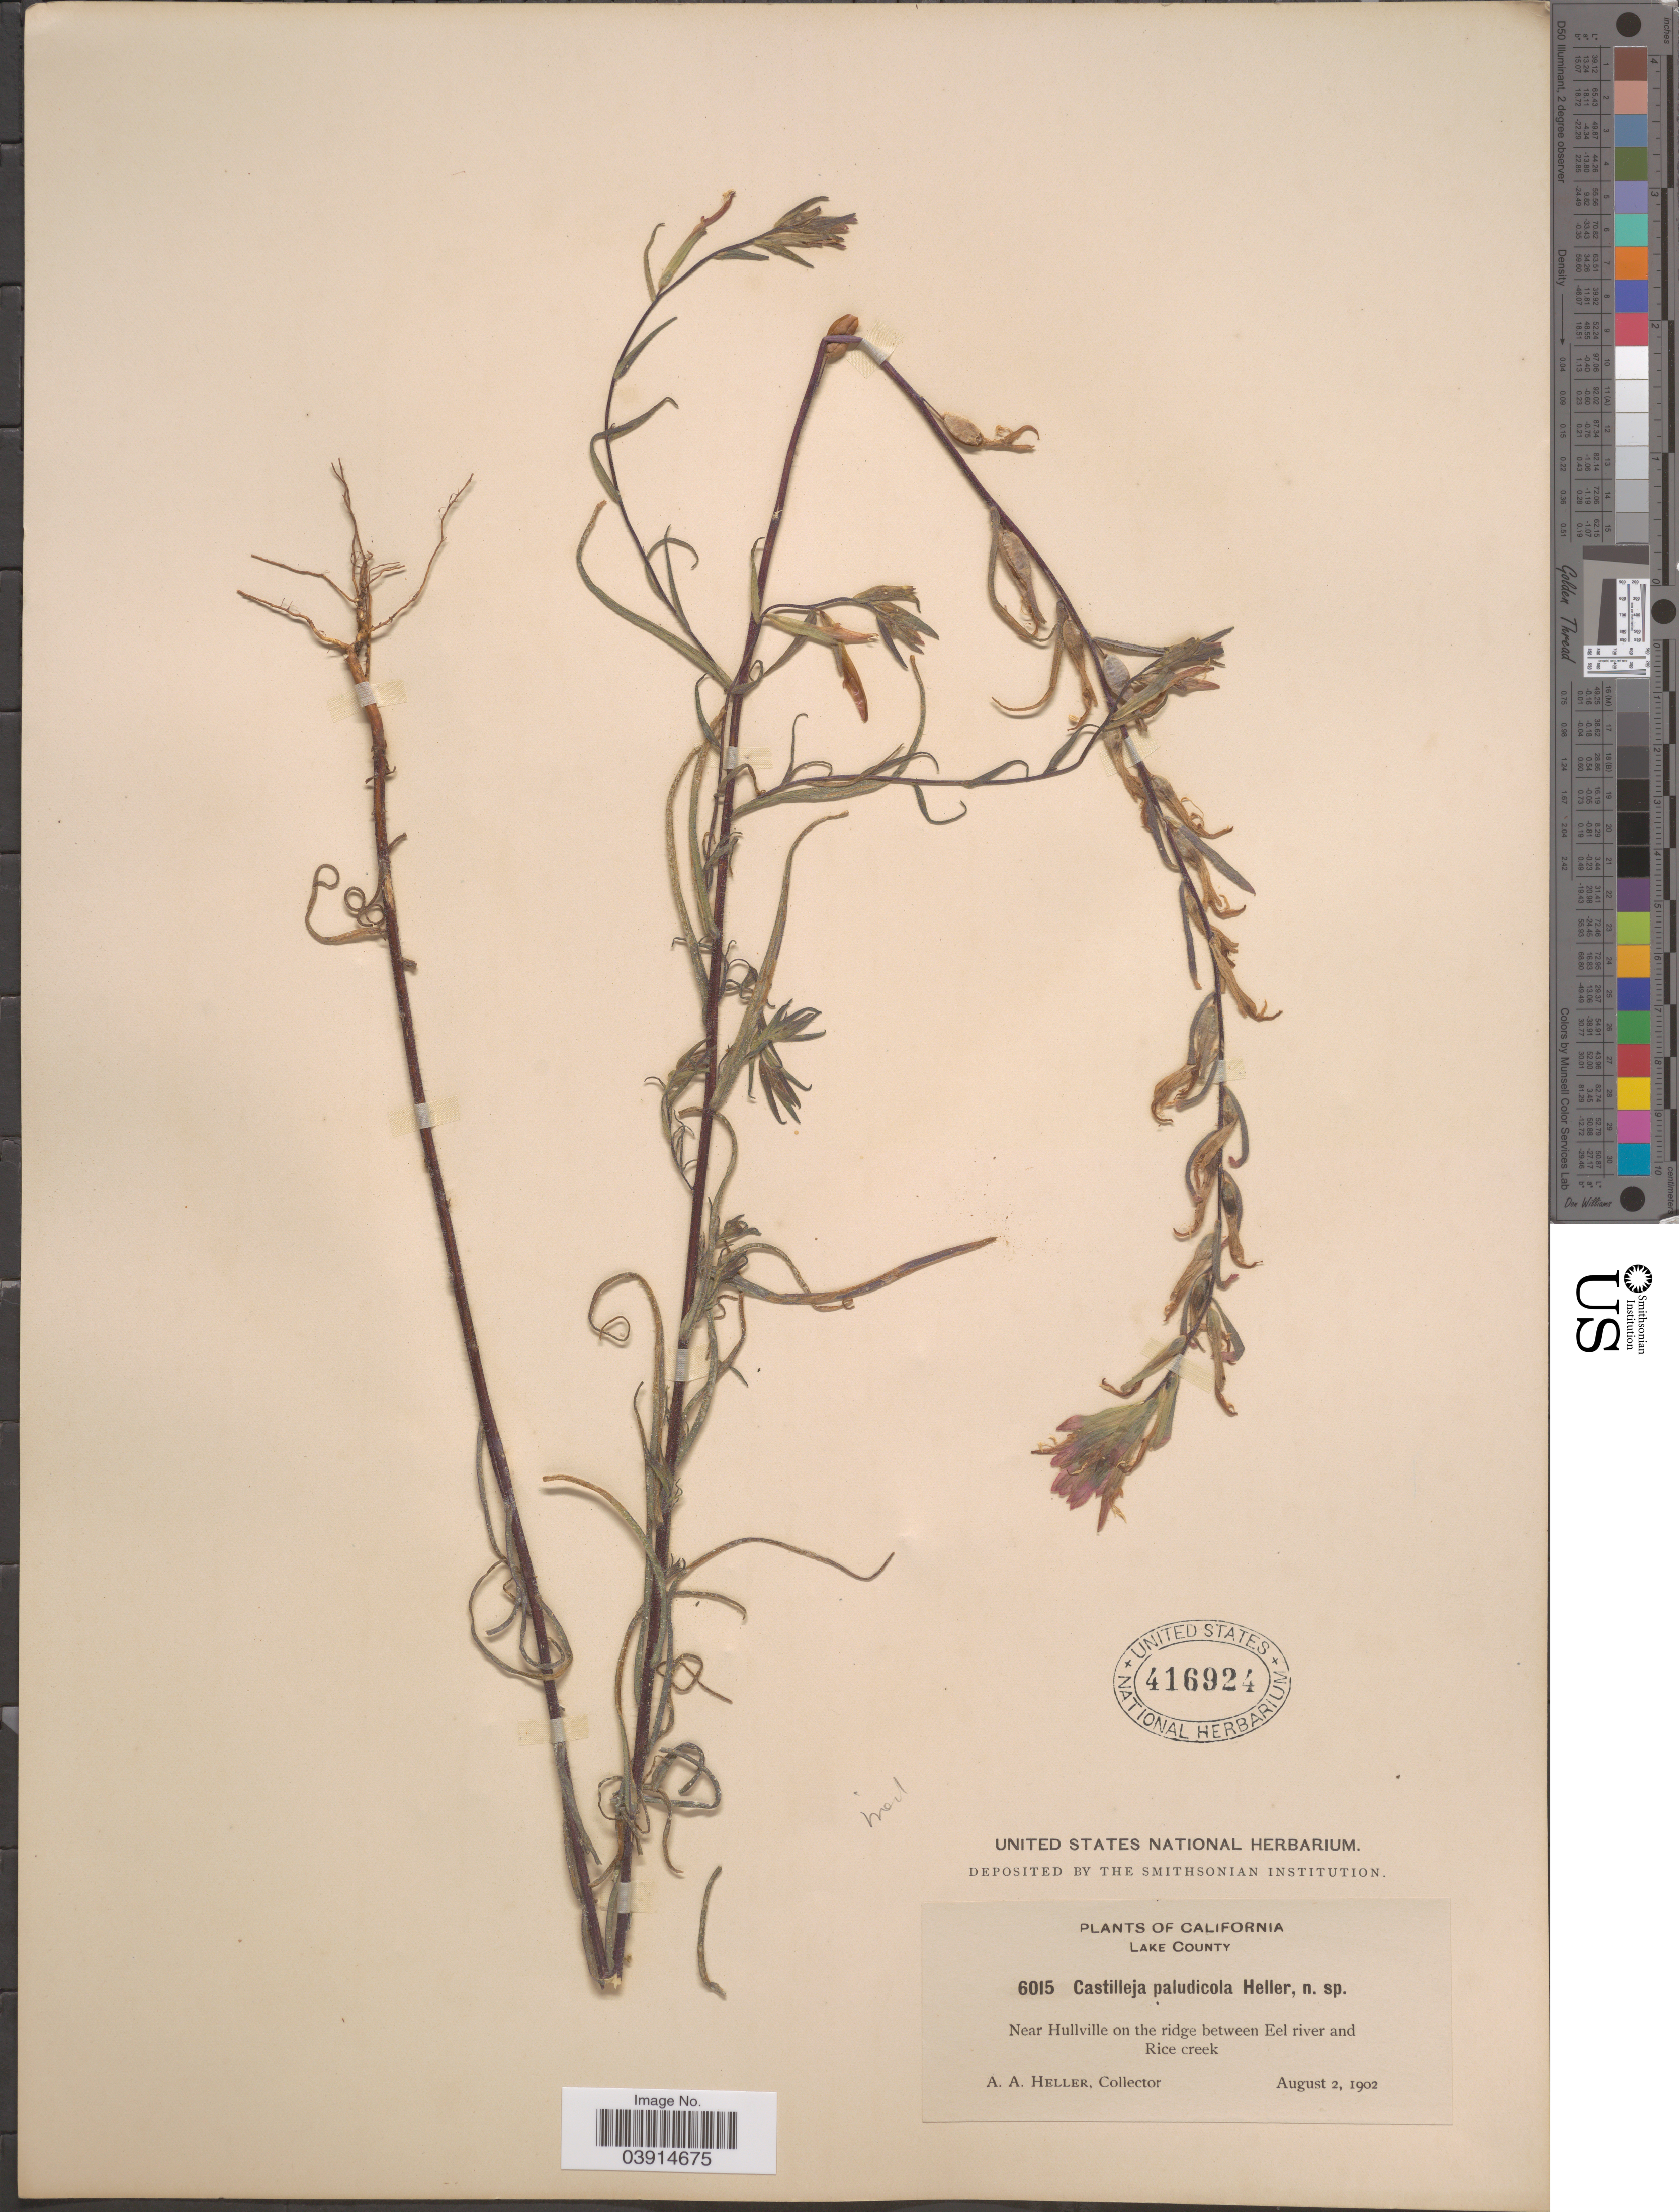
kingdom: Plantae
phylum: Tracheophyta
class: Magnoliopsida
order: Lamiales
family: Orobanchaceae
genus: Castilleja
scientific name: Castilleja sp.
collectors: A. A. Heller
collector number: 6015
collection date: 1902-08-02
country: United States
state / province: California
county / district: Lake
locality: Lake County. Near Hullville on the ridge between Eel river and Rice creek.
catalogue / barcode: US 416924